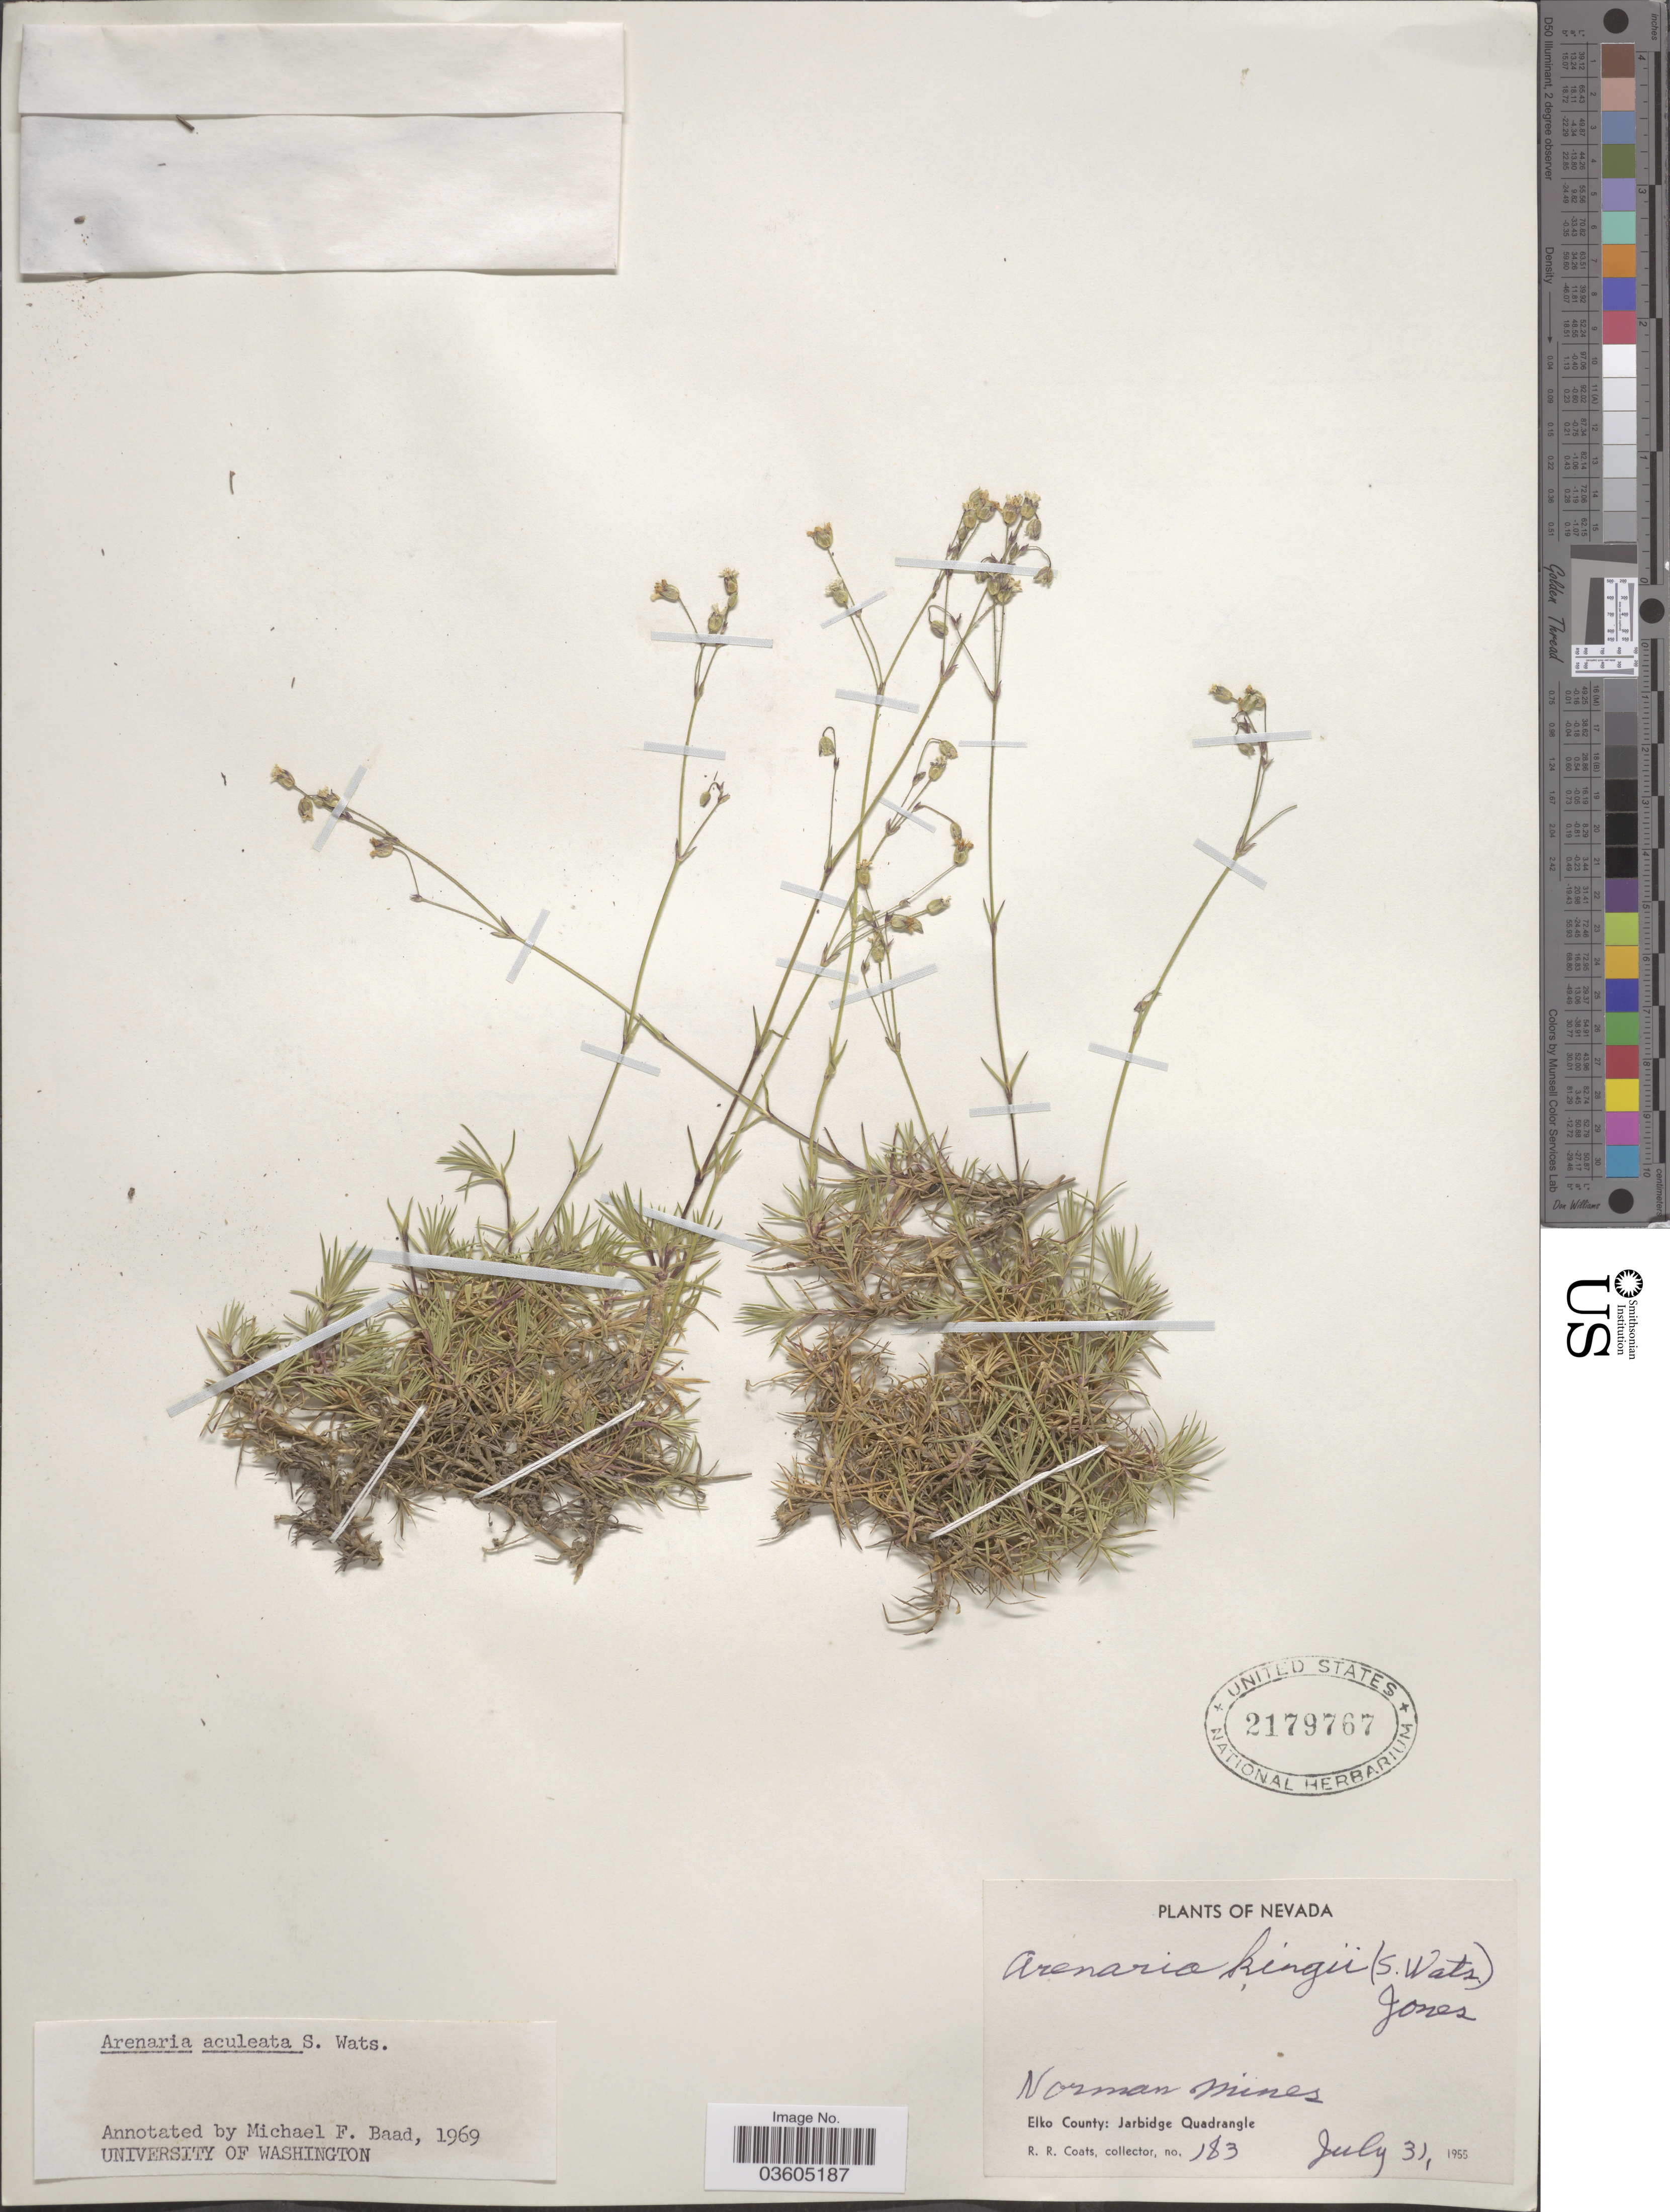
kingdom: Plantae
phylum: Tracheophyta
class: Magnoliopsida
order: Caryophyllales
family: Caryophyllaceae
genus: Eremogone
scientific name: Eremogone aculeata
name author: (S. Watson) Ikonn.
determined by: U.S. National Herbarium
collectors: R. Coats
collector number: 183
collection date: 1955-07-31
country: United States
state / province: Nevada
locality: Norman Mines. Elko County: Jarbidge Quadrangle.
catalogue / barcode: US 2179767